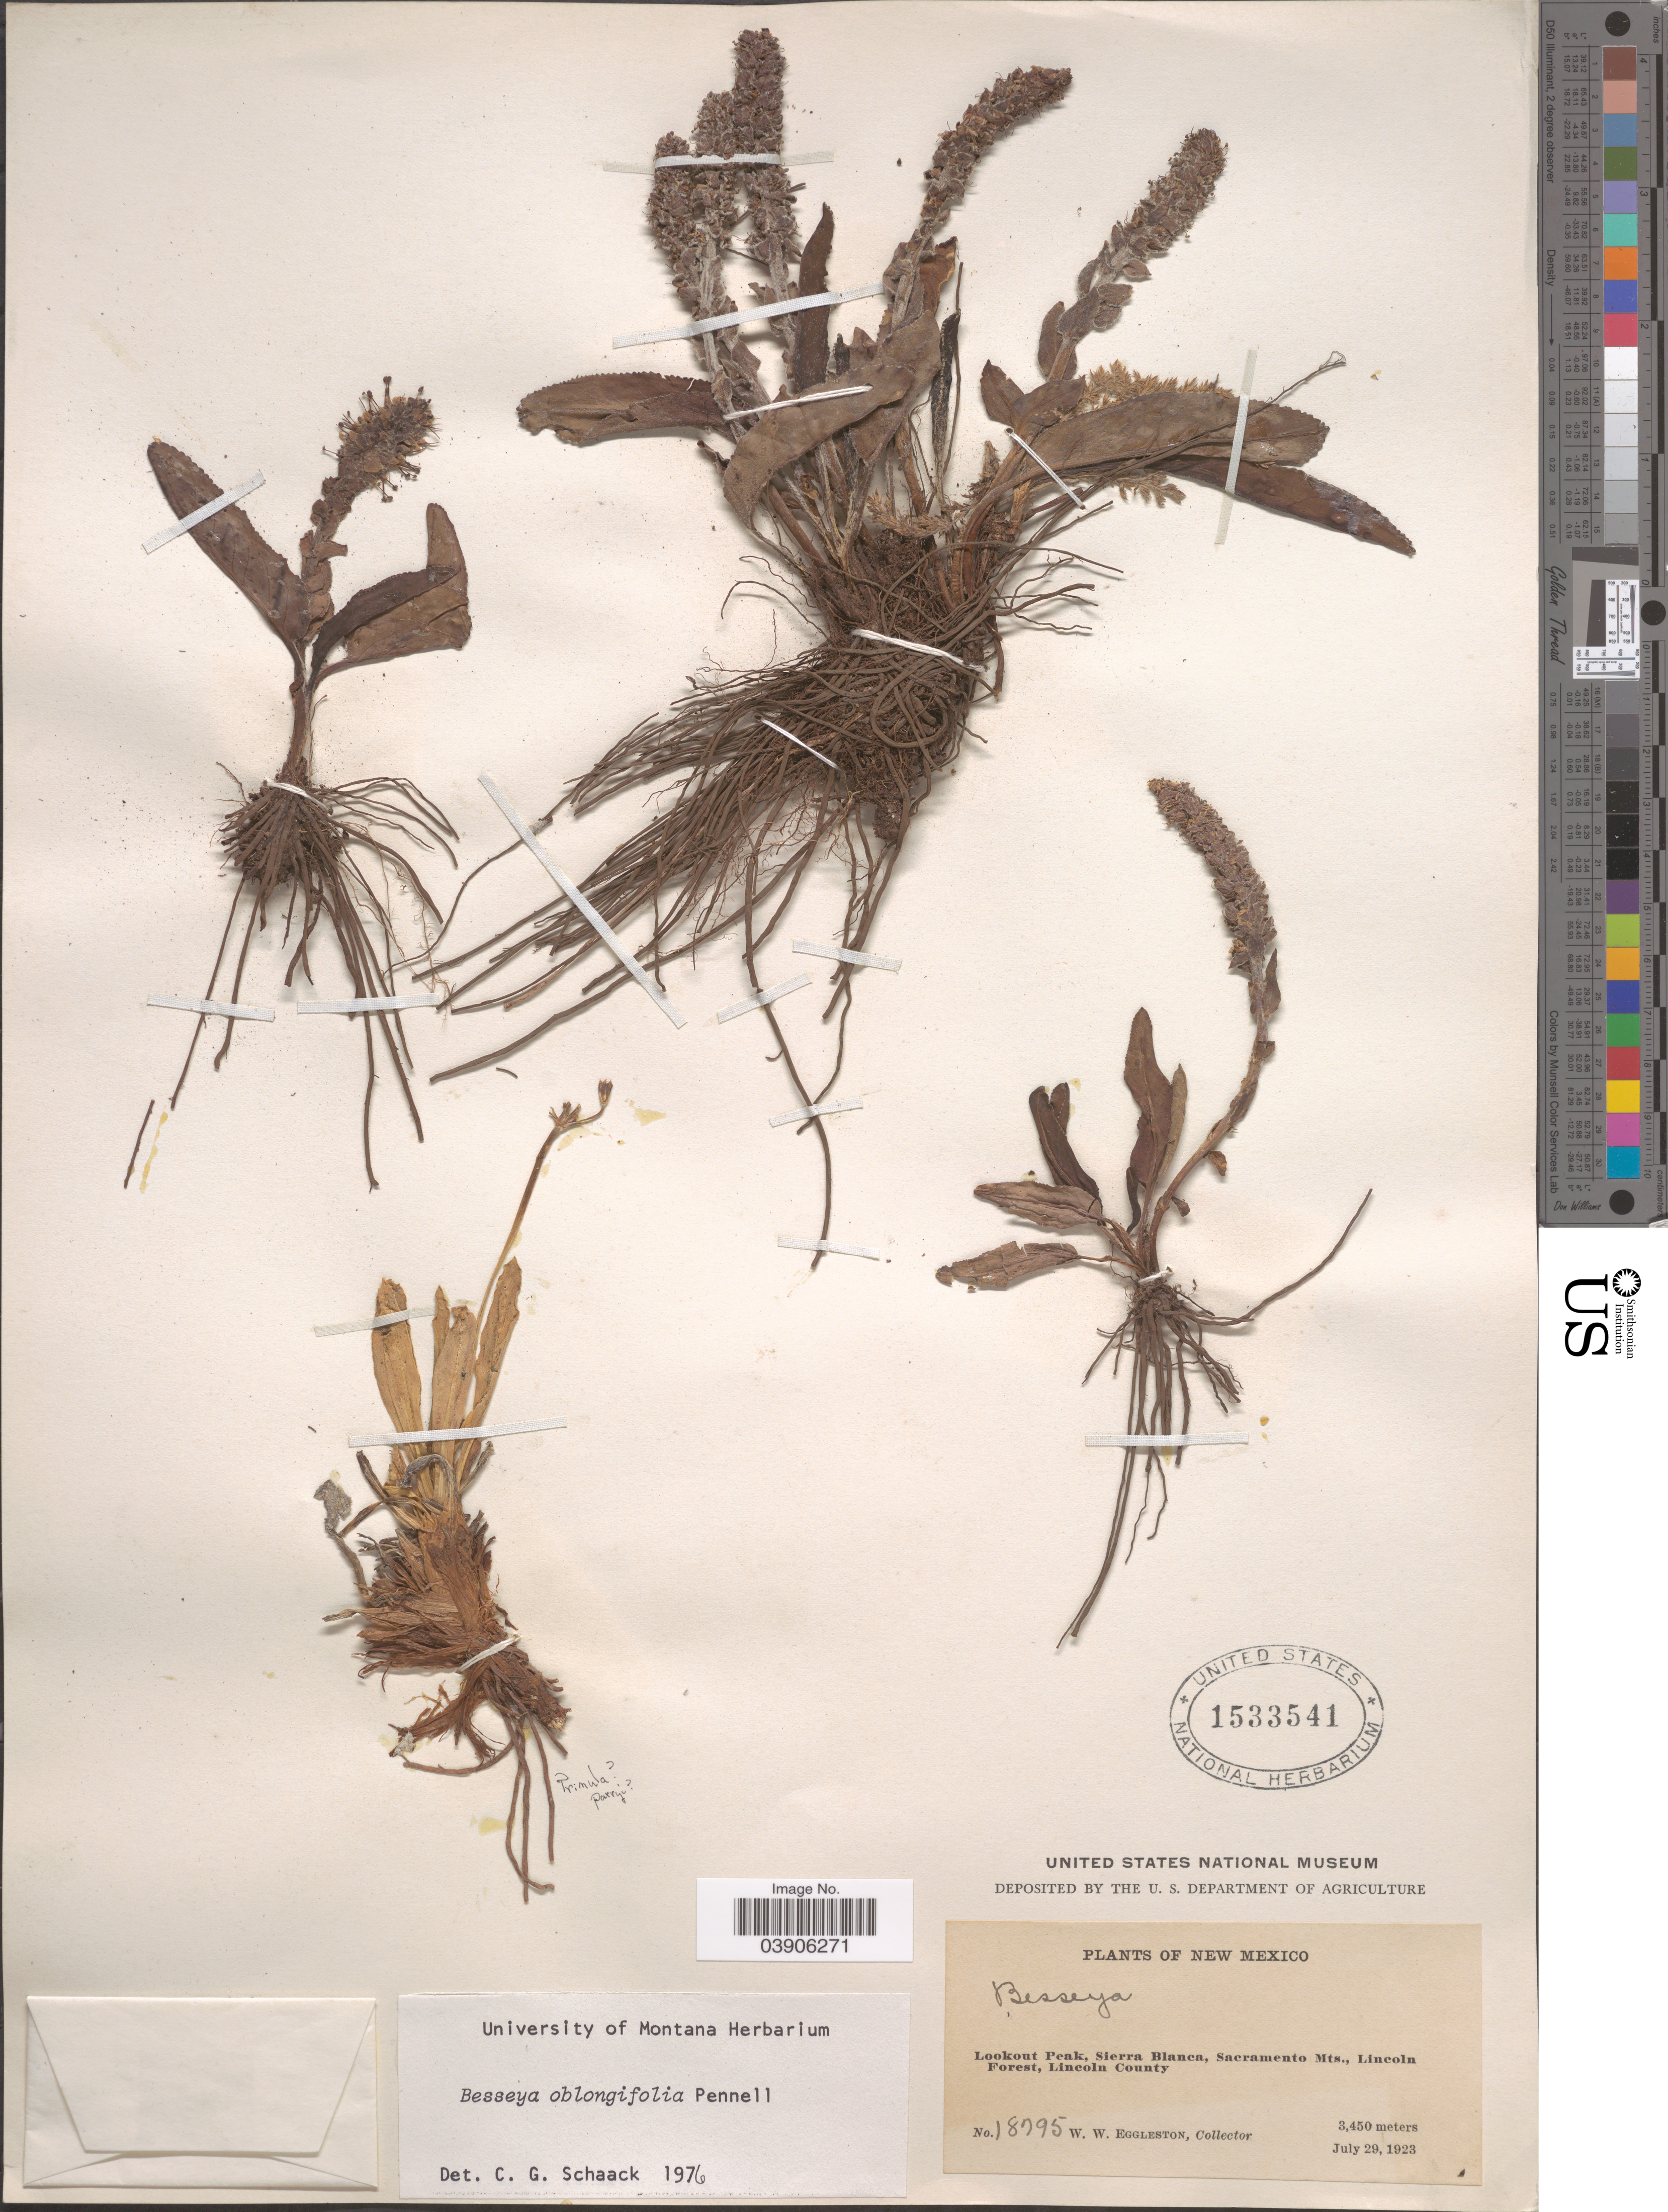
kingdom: Plantae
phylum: Tracheophyta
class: Magnoliopsida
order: Lamiales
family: Plantaginaceae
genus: Synthyris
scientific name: Synthyris oblongifolia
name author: (Pennell) L. Hufford & McMahon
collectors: W. W. Eggleston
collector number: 18795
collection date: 1923-07-29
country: United States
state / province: New Mexico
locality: Lookout Peak, Sierra Blanca, Sacramento Mts., Lincoln Forest, Lincoln County.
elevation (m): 3450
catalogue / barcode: US 1533541